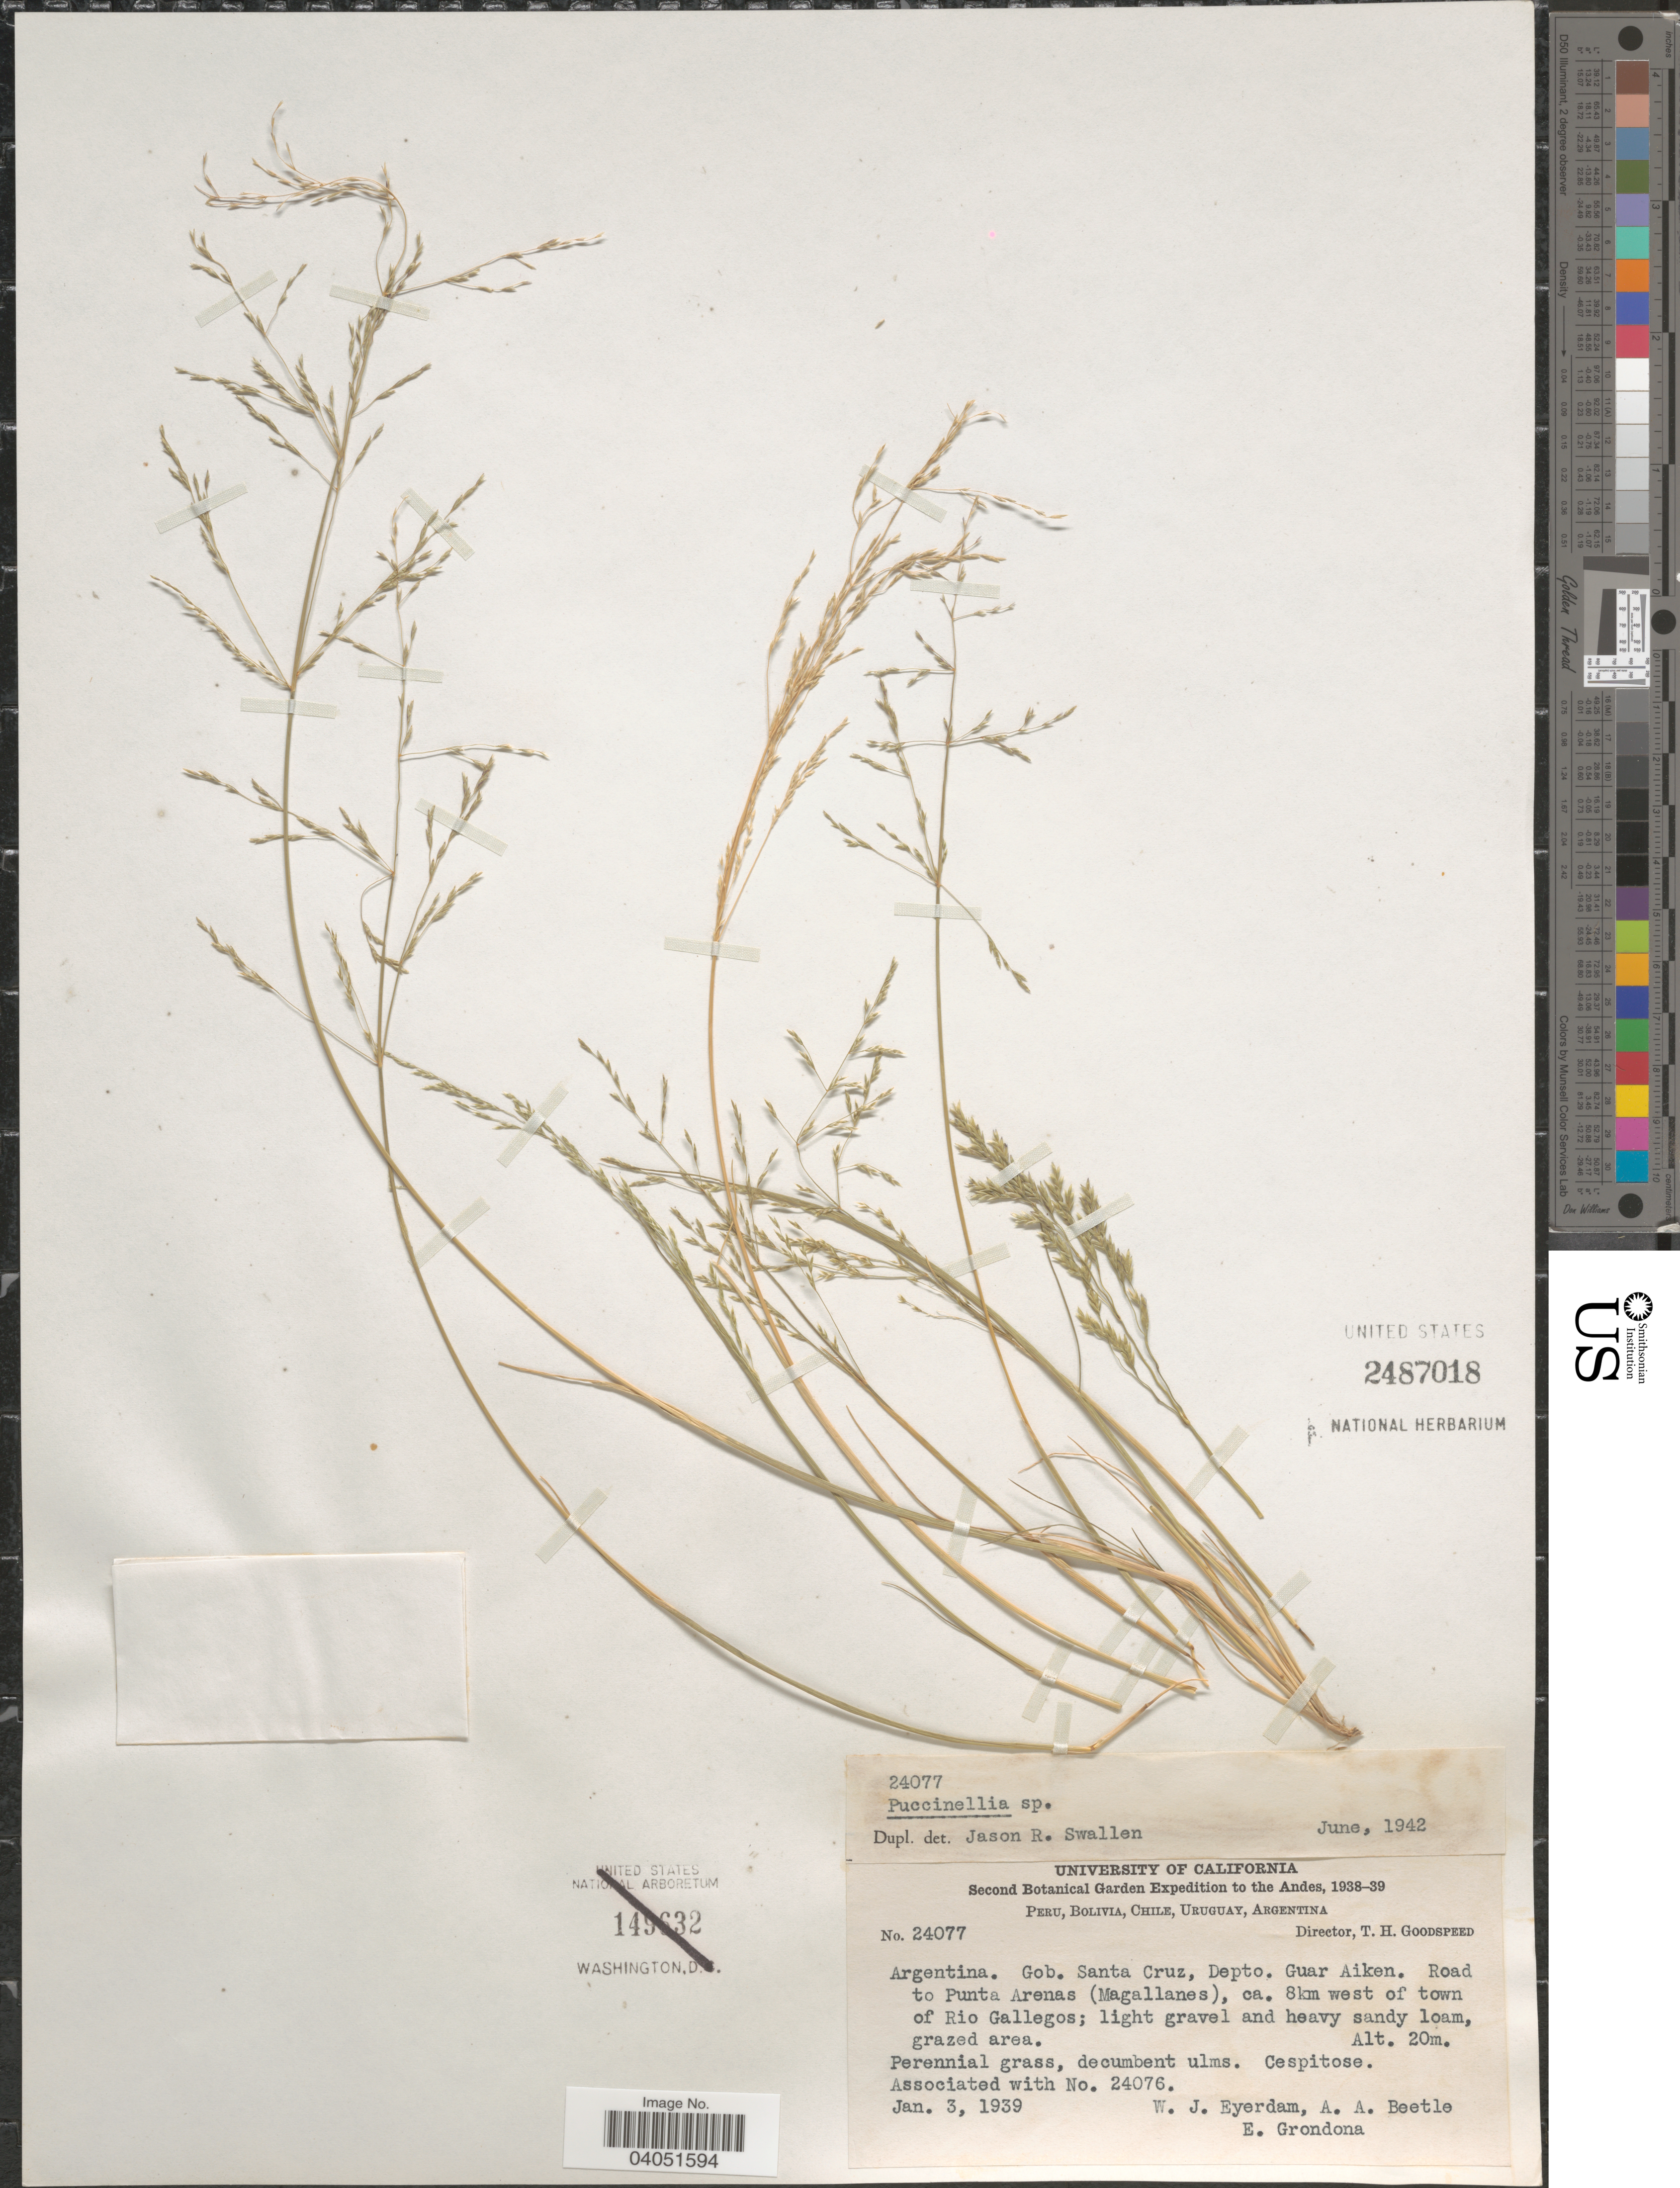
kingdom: Plantae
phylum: Tracheophyta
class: Liliopsida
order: Poales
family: Poaceae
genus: Puccinellia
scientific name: Puccinellia sp.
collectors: W. J. Eyerdam, A. A. Beetle & E. Grondona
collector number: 24077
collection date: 1939-01-03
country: Argentina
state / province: Santa Cruz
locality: The Andes. Gob. Santa Cruz, Depto, Guar Aiken. Road to Punta Arenas (Magallanes), ca. 8km west of town of Rio Gallegos.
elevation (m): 20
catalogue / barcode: US 2487018